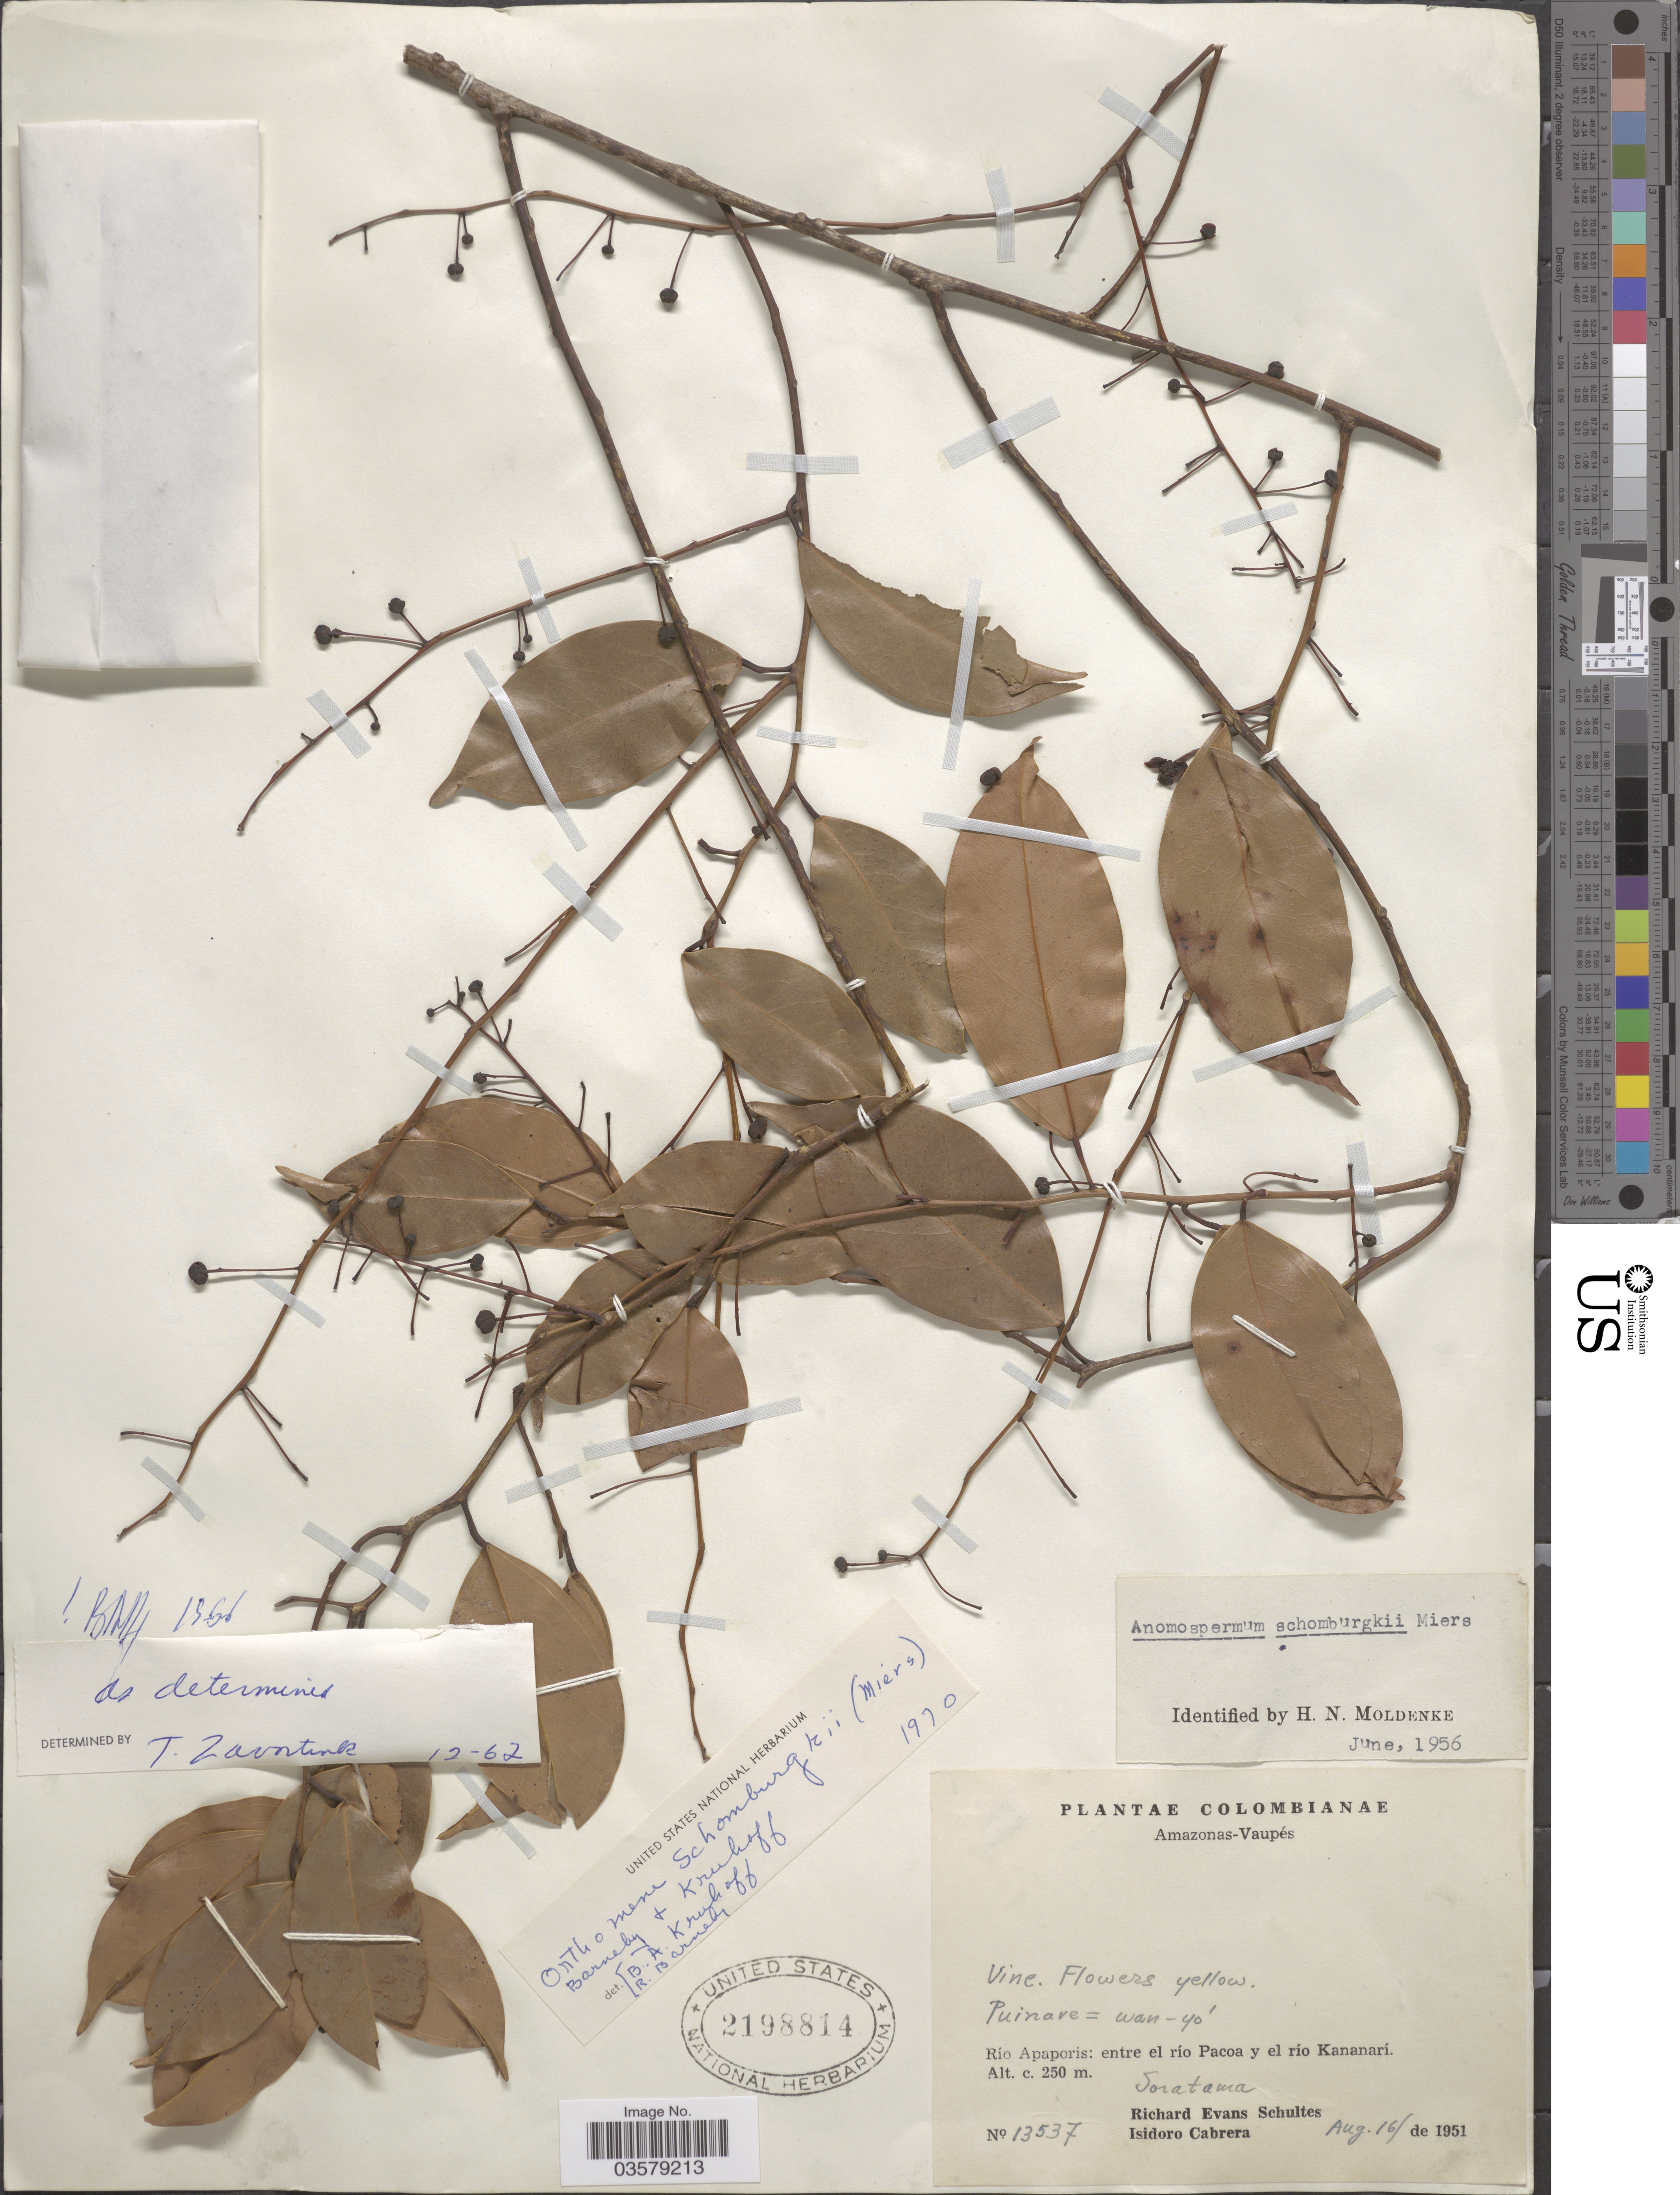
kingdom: Plantae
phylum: Tracheophyta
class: Magnoliopsida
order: Ranunculales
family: Menispermaceae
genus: Anomospermum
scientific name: Anomospermum schomburgkii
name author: Miers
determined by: Strong, Mark T., (BOT), Smithsonian Institution - National Museum of Natural History (UNITED STATES)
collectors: R. E. Schultes & I. Cabrera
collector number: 13537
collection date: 1951-08-16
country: Colombia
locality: Amazonas-Vaupés. Río Apaporis: entre el río Pacoa y el río Kananarí. Soratama.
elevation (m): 250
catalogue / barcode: US 2198814